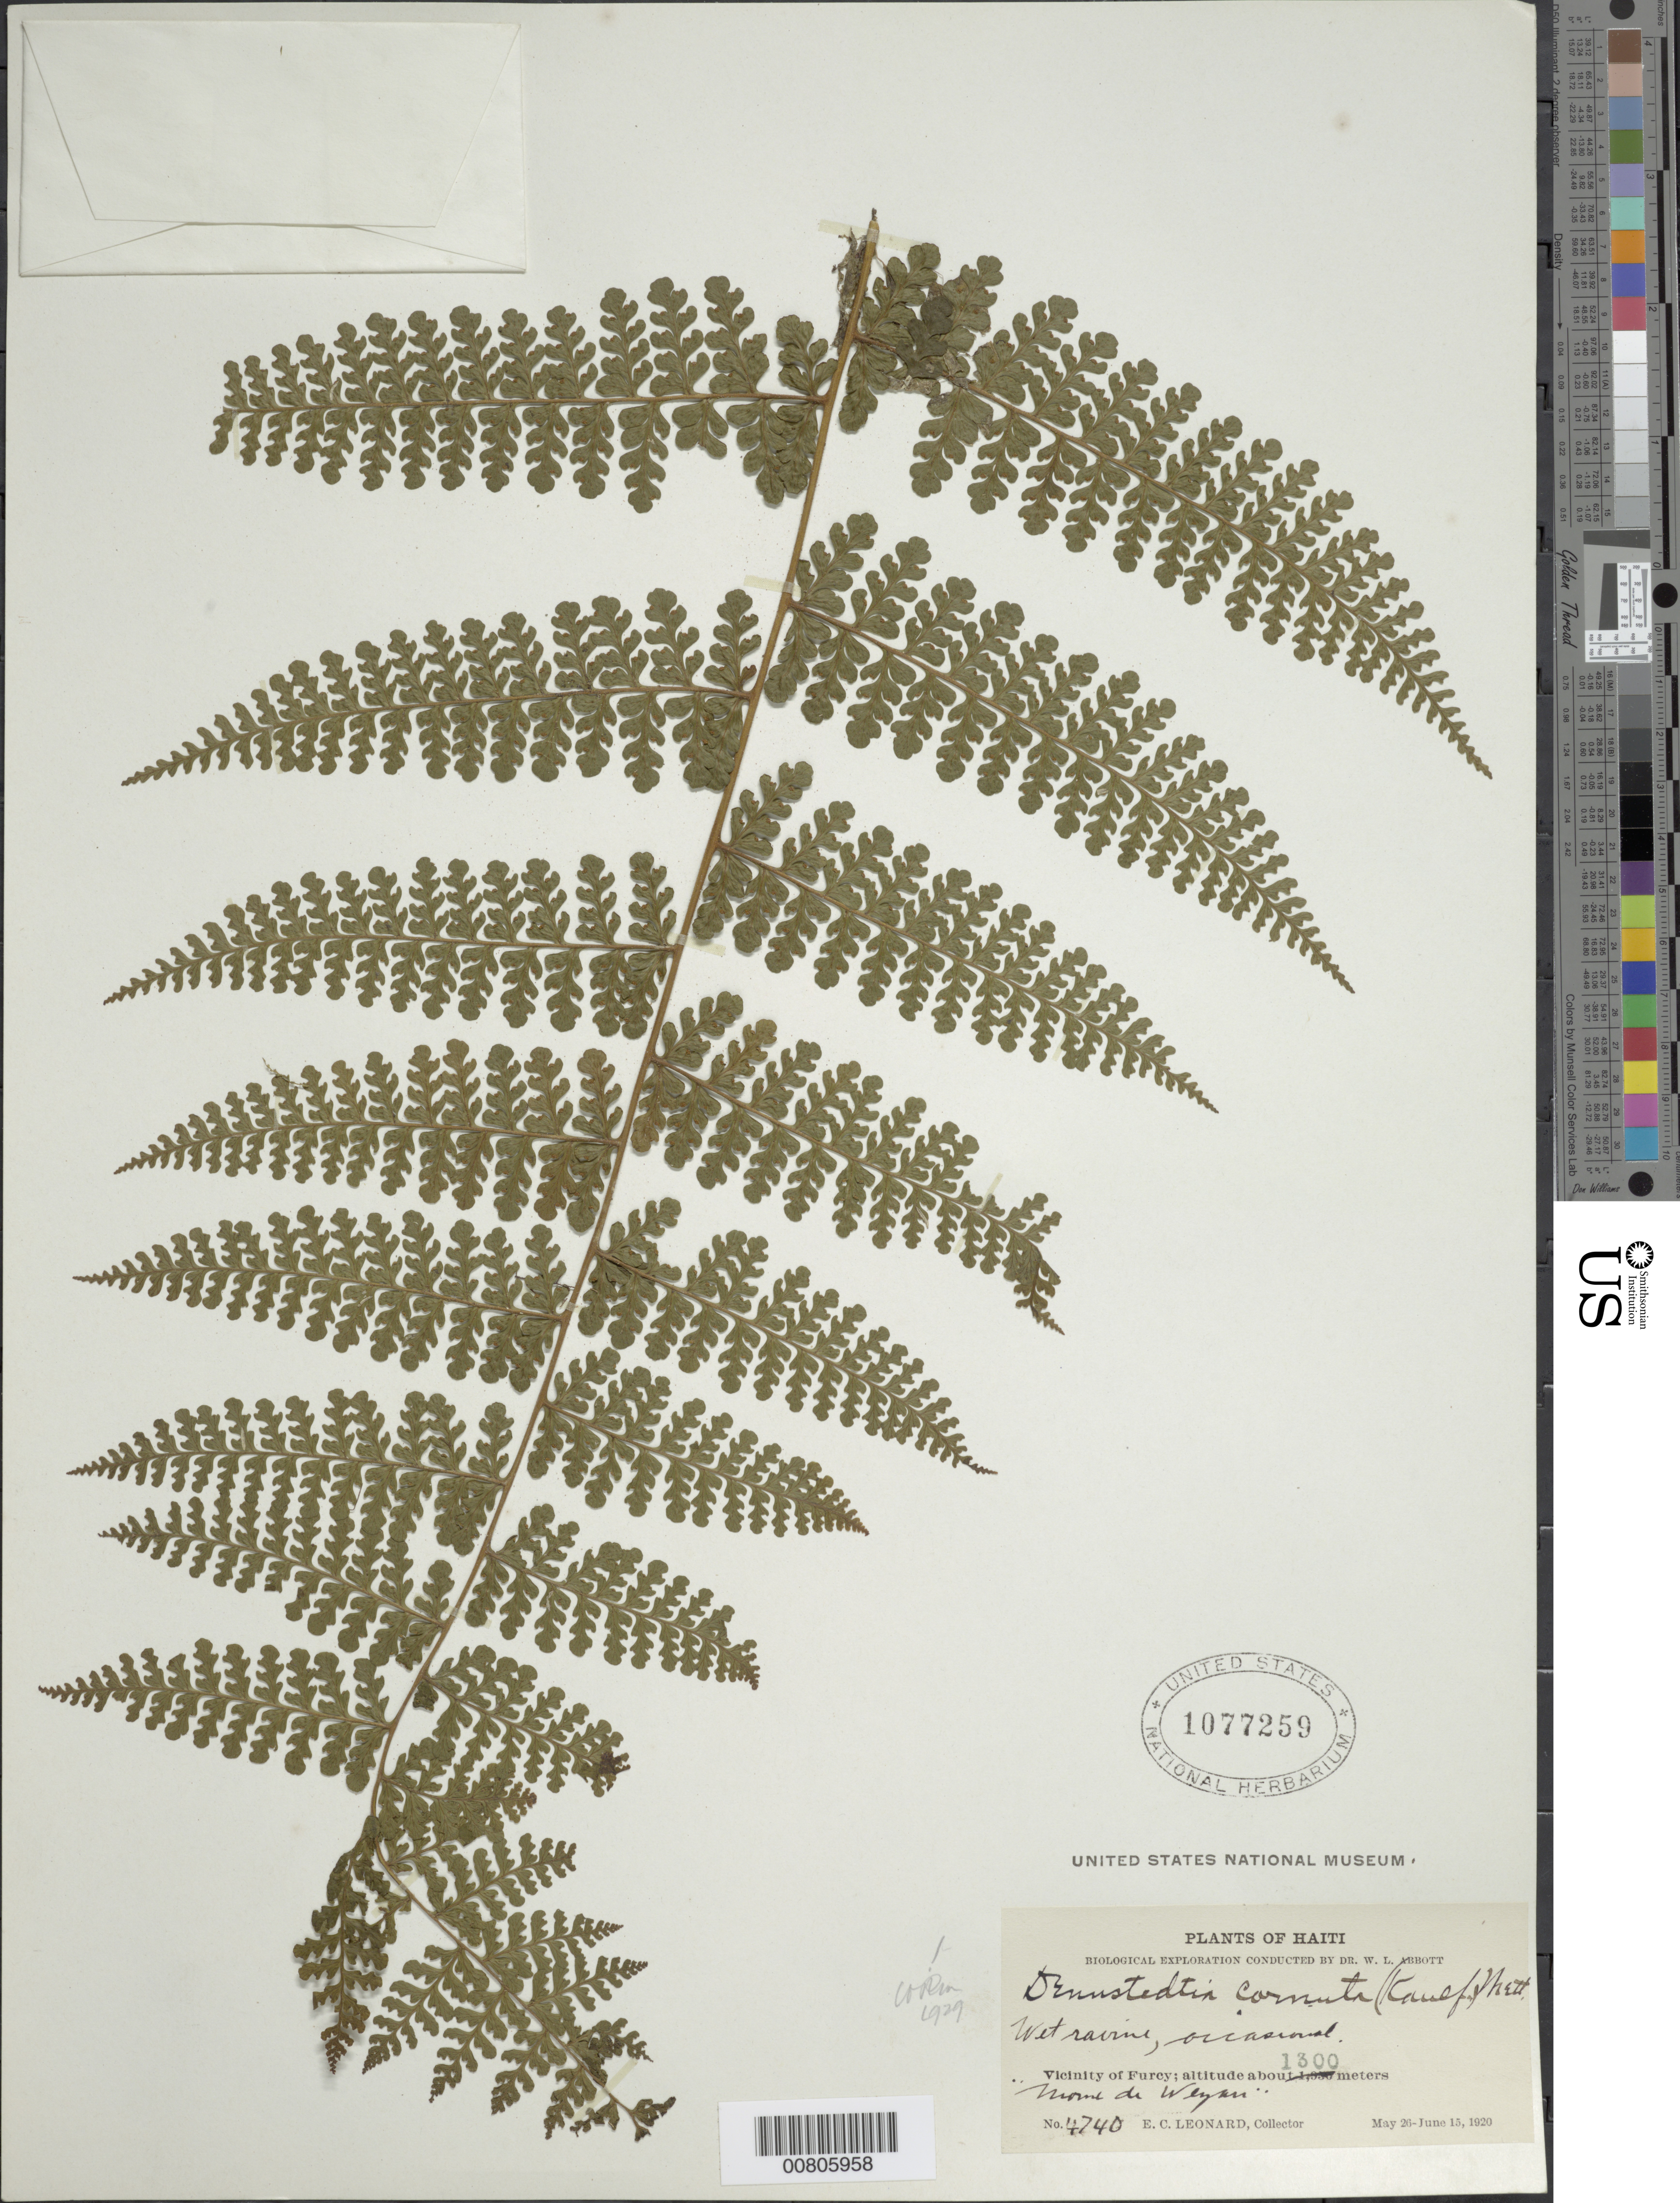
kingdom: Plantae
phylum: Tracheophyta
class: Polypodiopsida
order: Polypodiales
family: Dennstaedtiaceae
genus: Dennstaedtia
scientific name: Dennstaedtia cornuta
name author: (Kaulf.) Mett.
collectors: E. C. Leonard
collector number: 4740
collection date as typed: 26 May 1920 to 15 Jun 1920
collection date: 1920-05-26/1920-06-15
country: Haiti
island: Hispaniola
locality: Furcy vicinity, Morne de Wegan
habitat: Wet ravine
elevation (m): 1300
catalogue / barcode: US 1077259